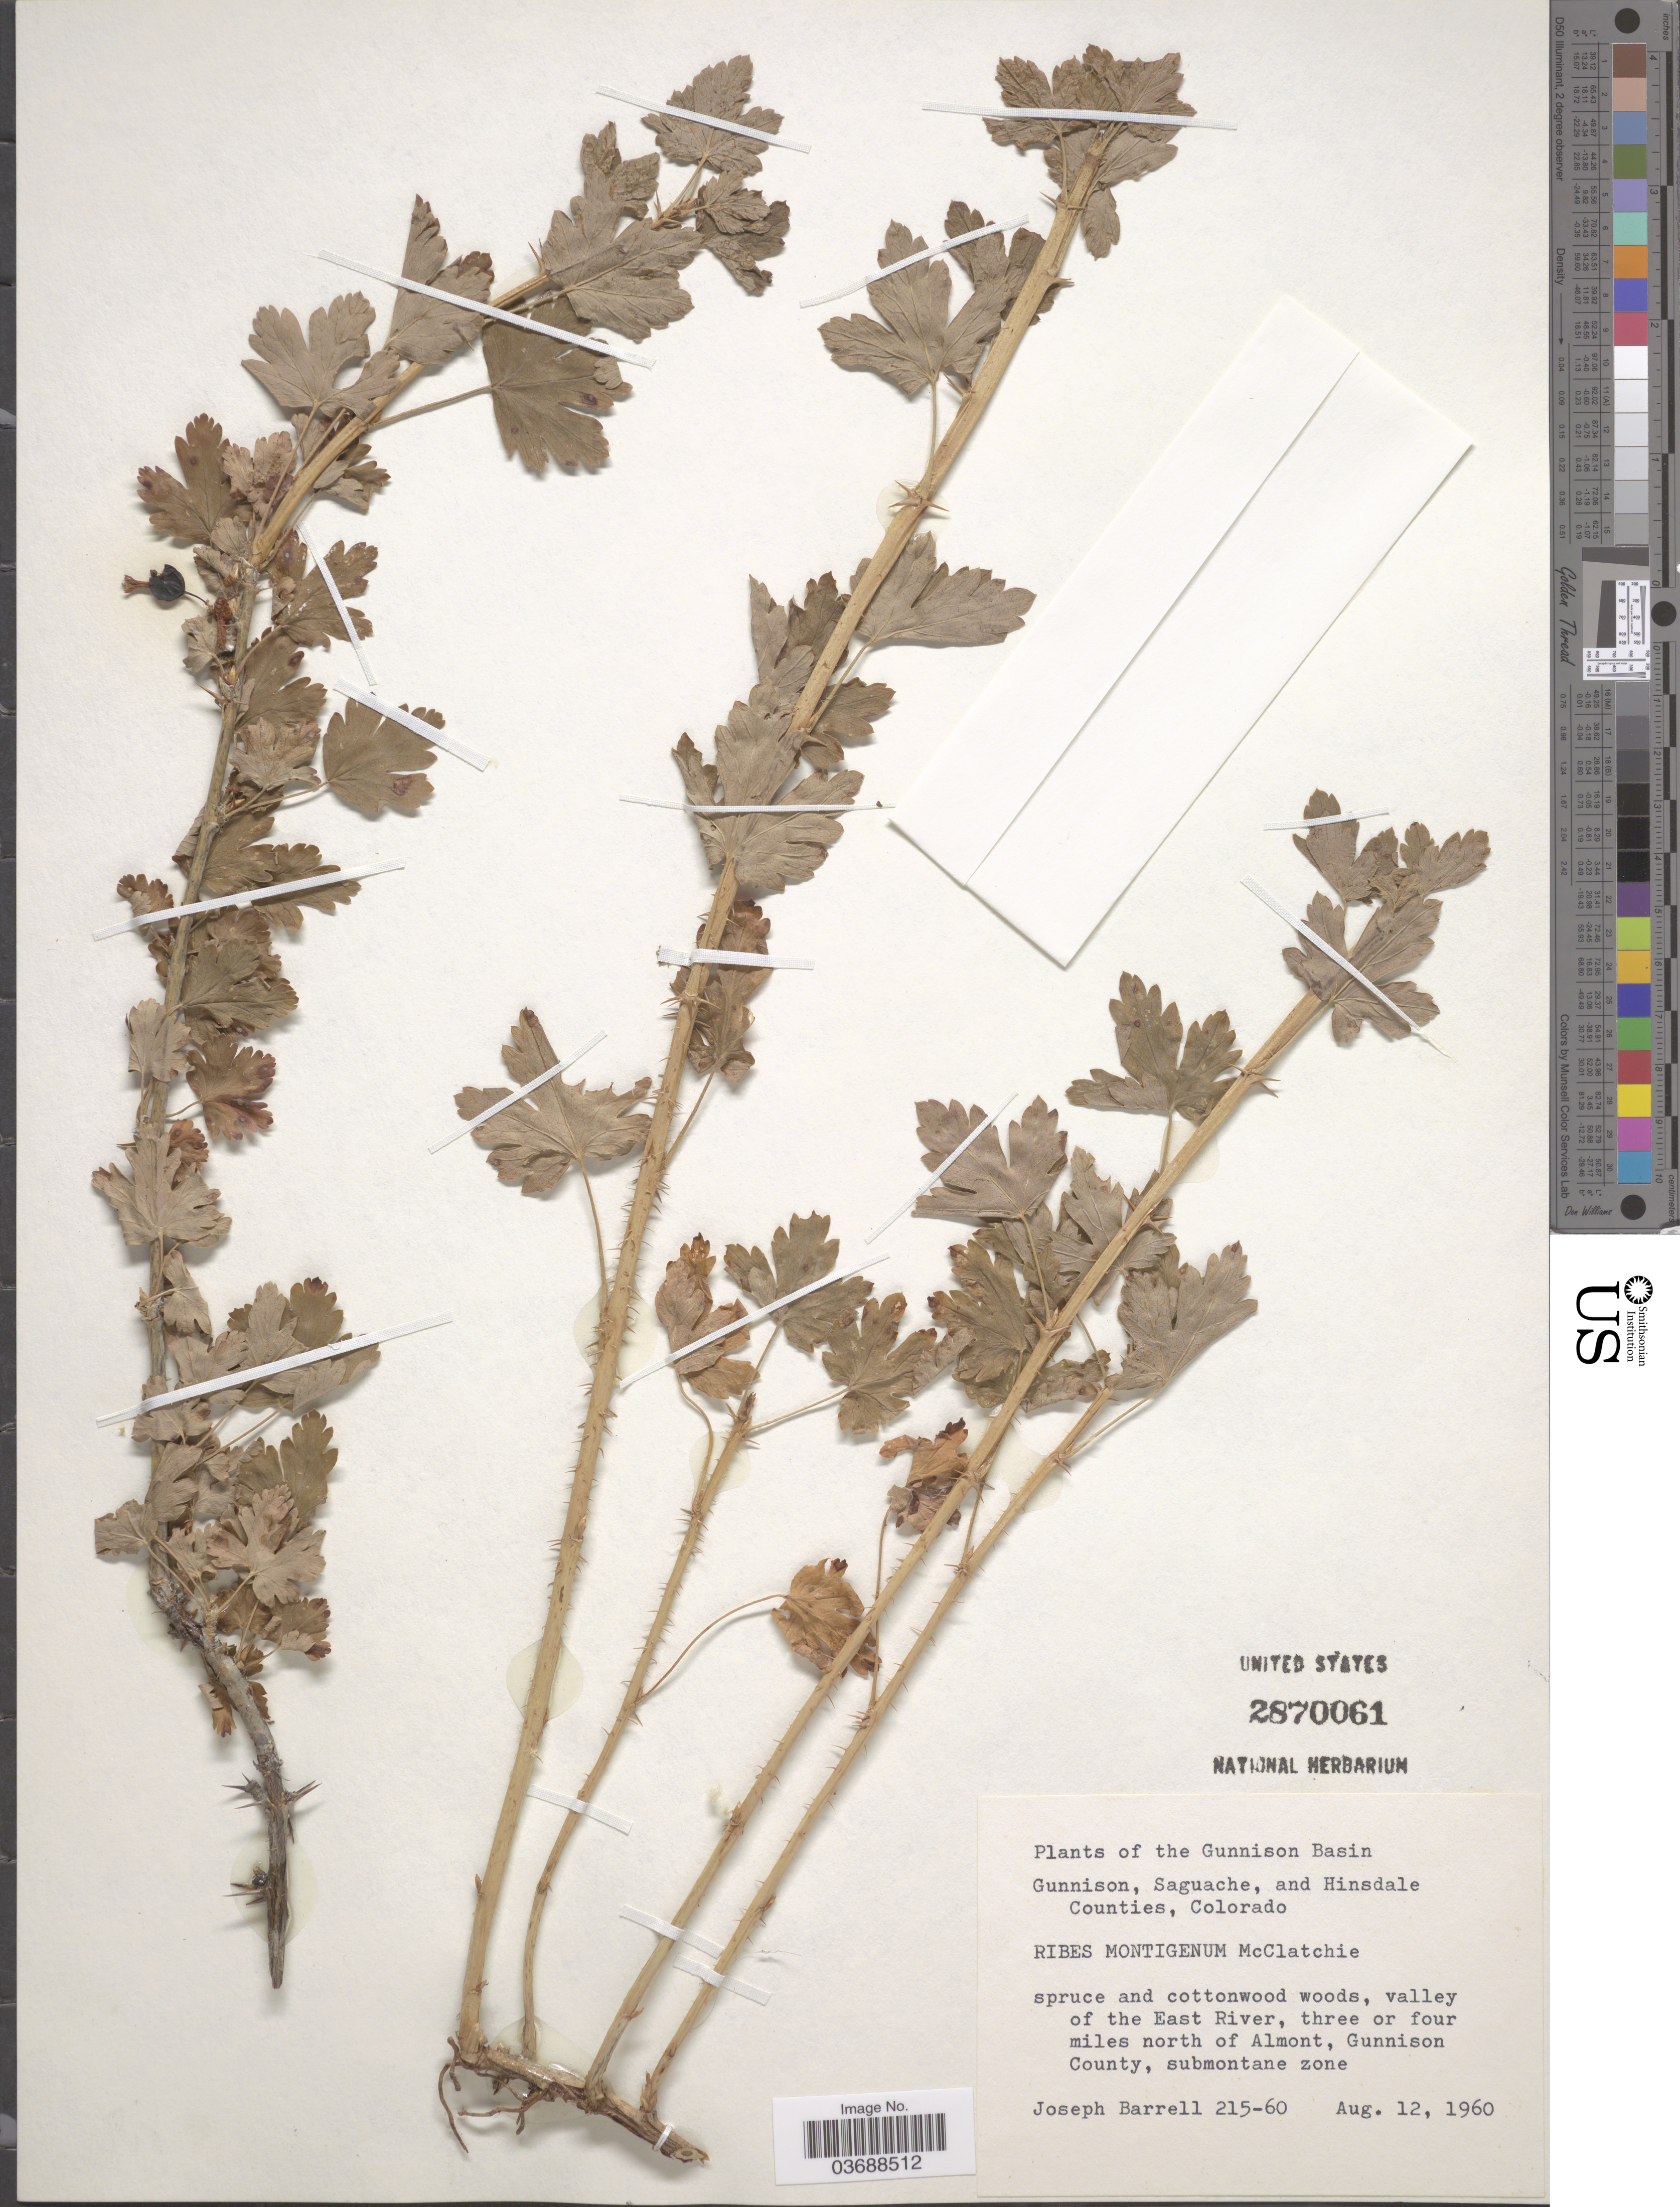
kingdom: Plantae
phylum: Tracheophyta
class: Magnoliopsida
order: Saxifragales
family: Grossulariaceae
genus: Ribes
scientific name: Ribes montigenum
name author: McClatchie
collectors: J. Barrell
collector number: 215-60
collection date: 1960-08-12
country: United States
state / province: Colorado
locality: The Gunnison Basin. Valley of the East River, three or four miles north of Almont, Gunnison County, submontane zone.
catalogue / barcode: US 2870061